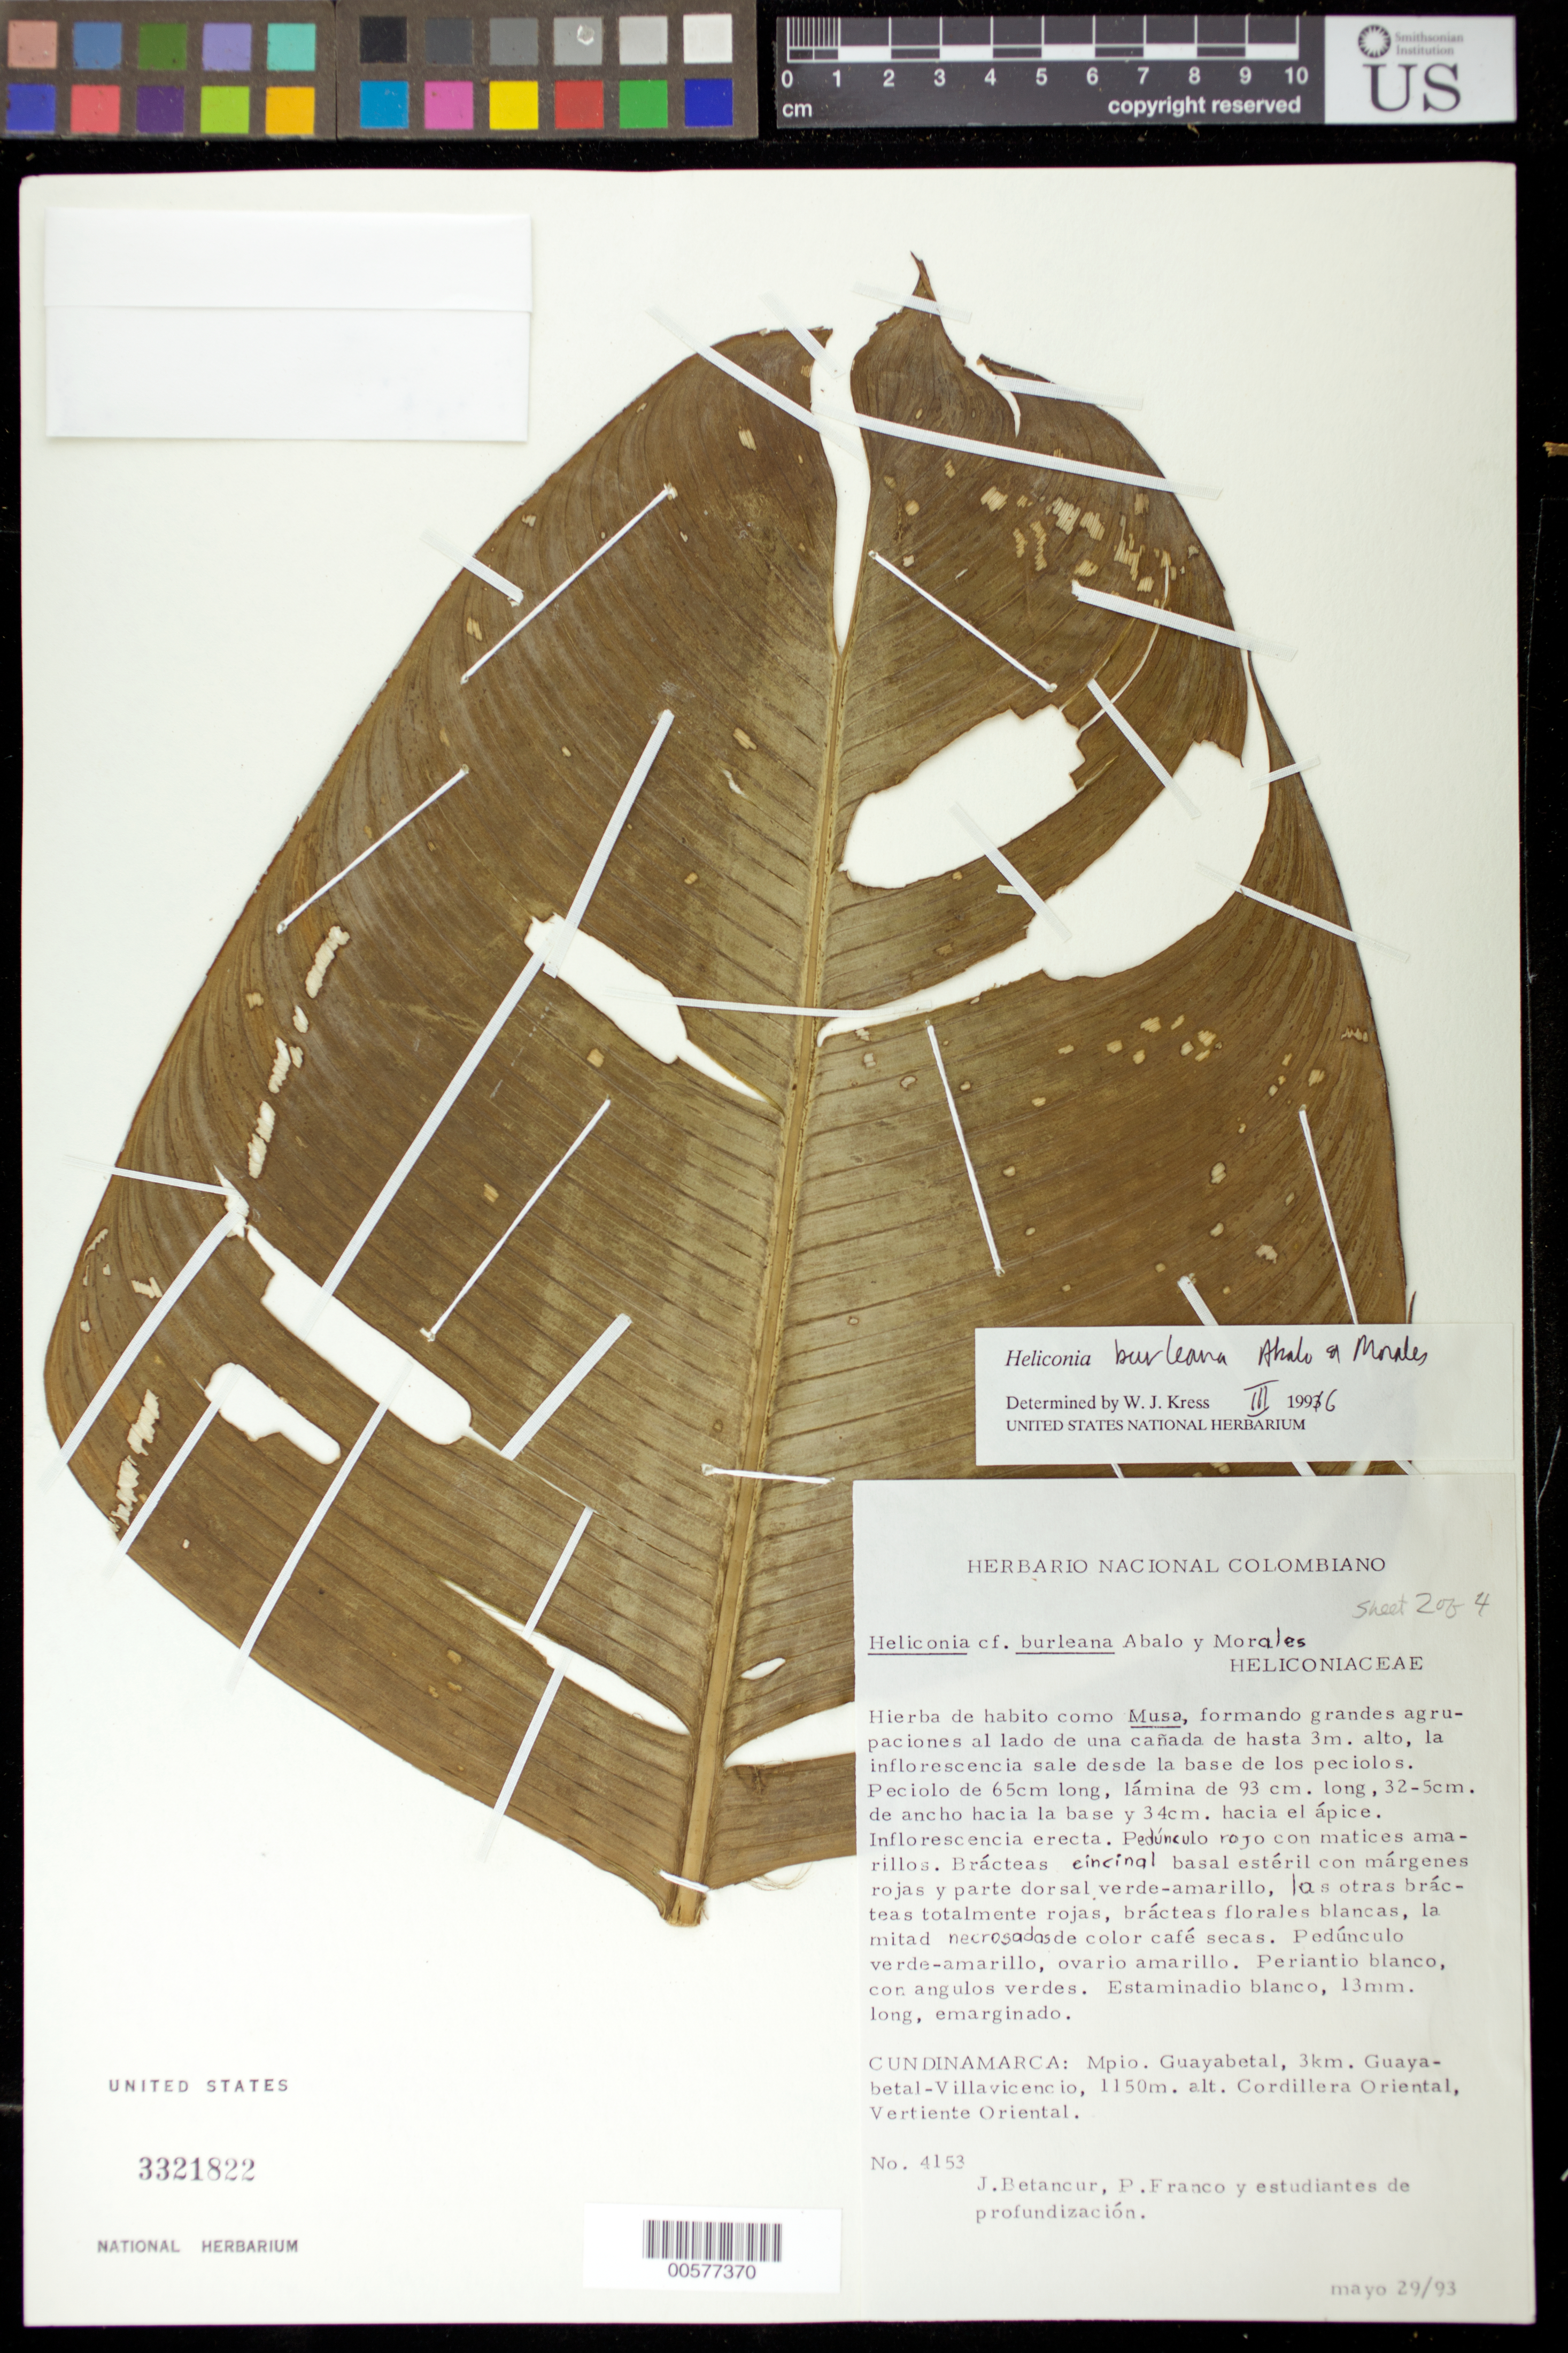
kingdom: Plantae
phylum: Tracheophyta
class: Liliopsida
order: Zingiberales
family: Heliconiaceae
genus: Heliconia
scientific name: Heliconia burleana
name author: Abalo & G. Morales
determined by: Kress, W. J., (US), Smithsonian Institution - National Museum of Natural History (UNITED STATES)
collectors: J. C. Betancur, P. Franco & et al.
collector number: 4153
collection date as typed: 29 May 1993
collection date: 1993-05-29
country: Colombia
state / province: Cundinamarca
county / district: Guayabetal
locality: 3 km Guayabetal-Villavicencio.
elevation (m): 1150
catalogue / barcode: US 3321822